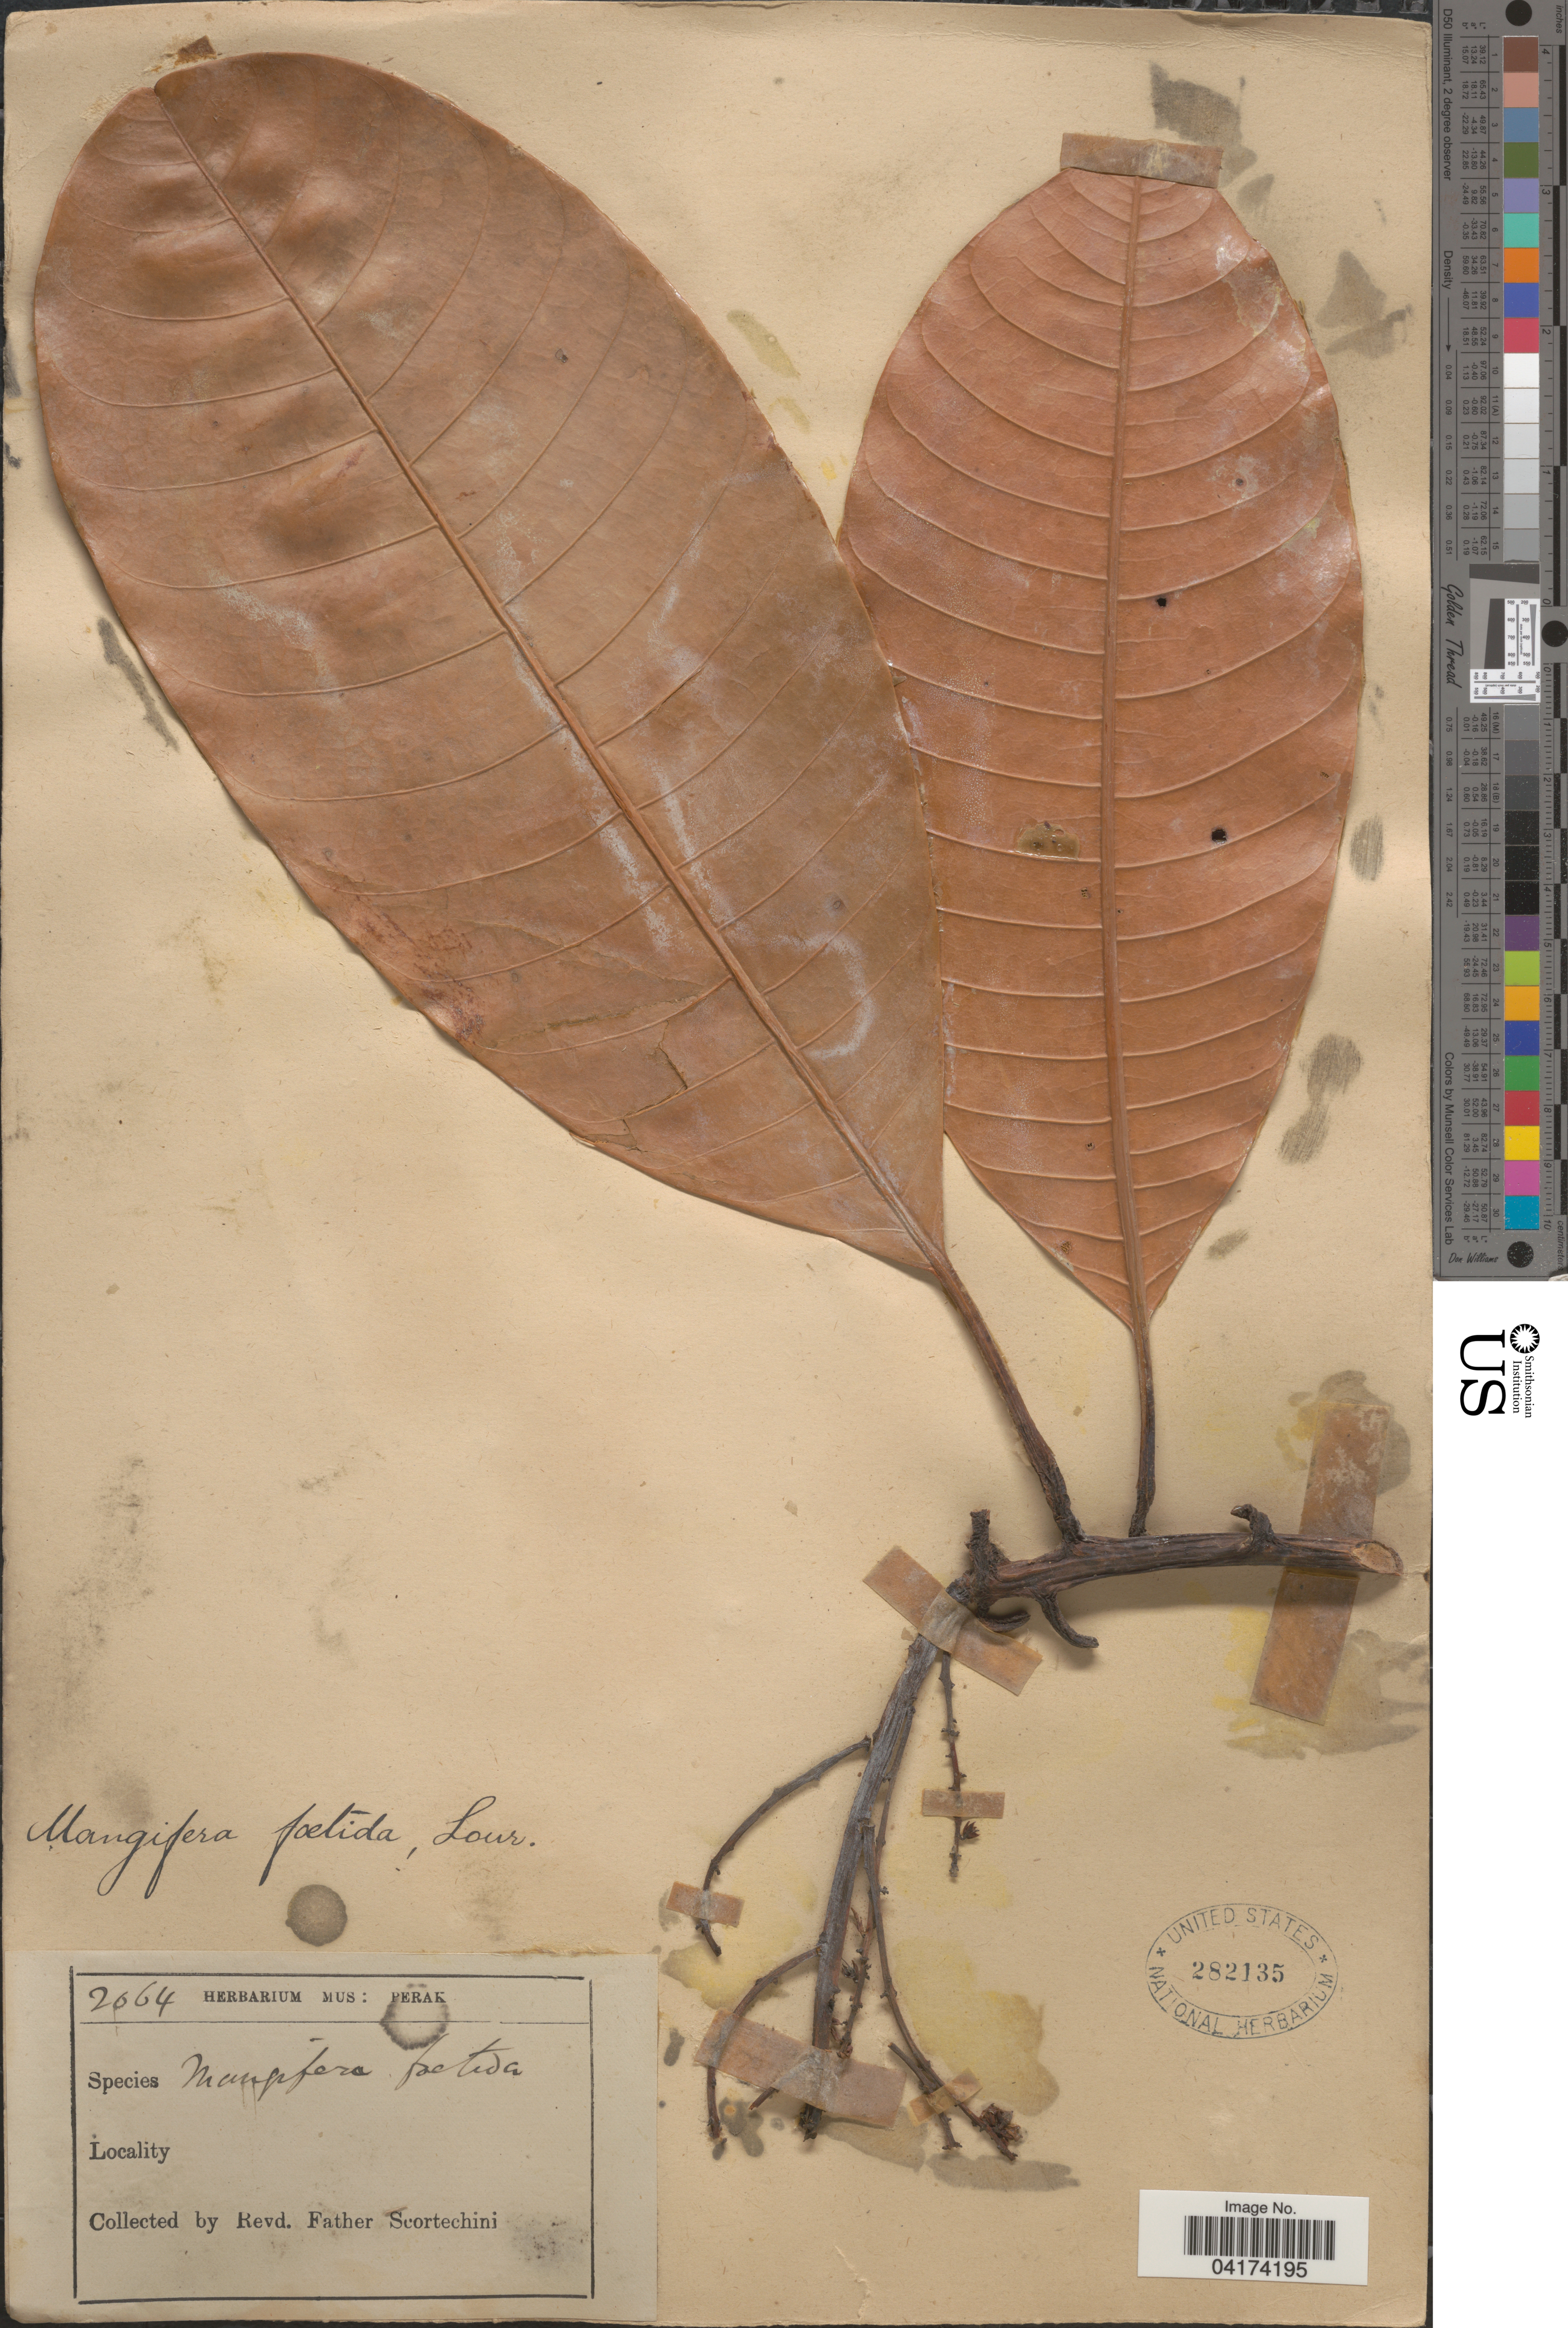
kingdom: Plantae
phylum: Tracheophyta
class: Magnoliopsida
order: Sapindales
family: Anacardiaceae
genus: Mangifera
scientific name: Mangifera foetida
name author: Lour.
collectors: Fr. Scortechini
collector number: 2064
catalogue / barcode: US 282135